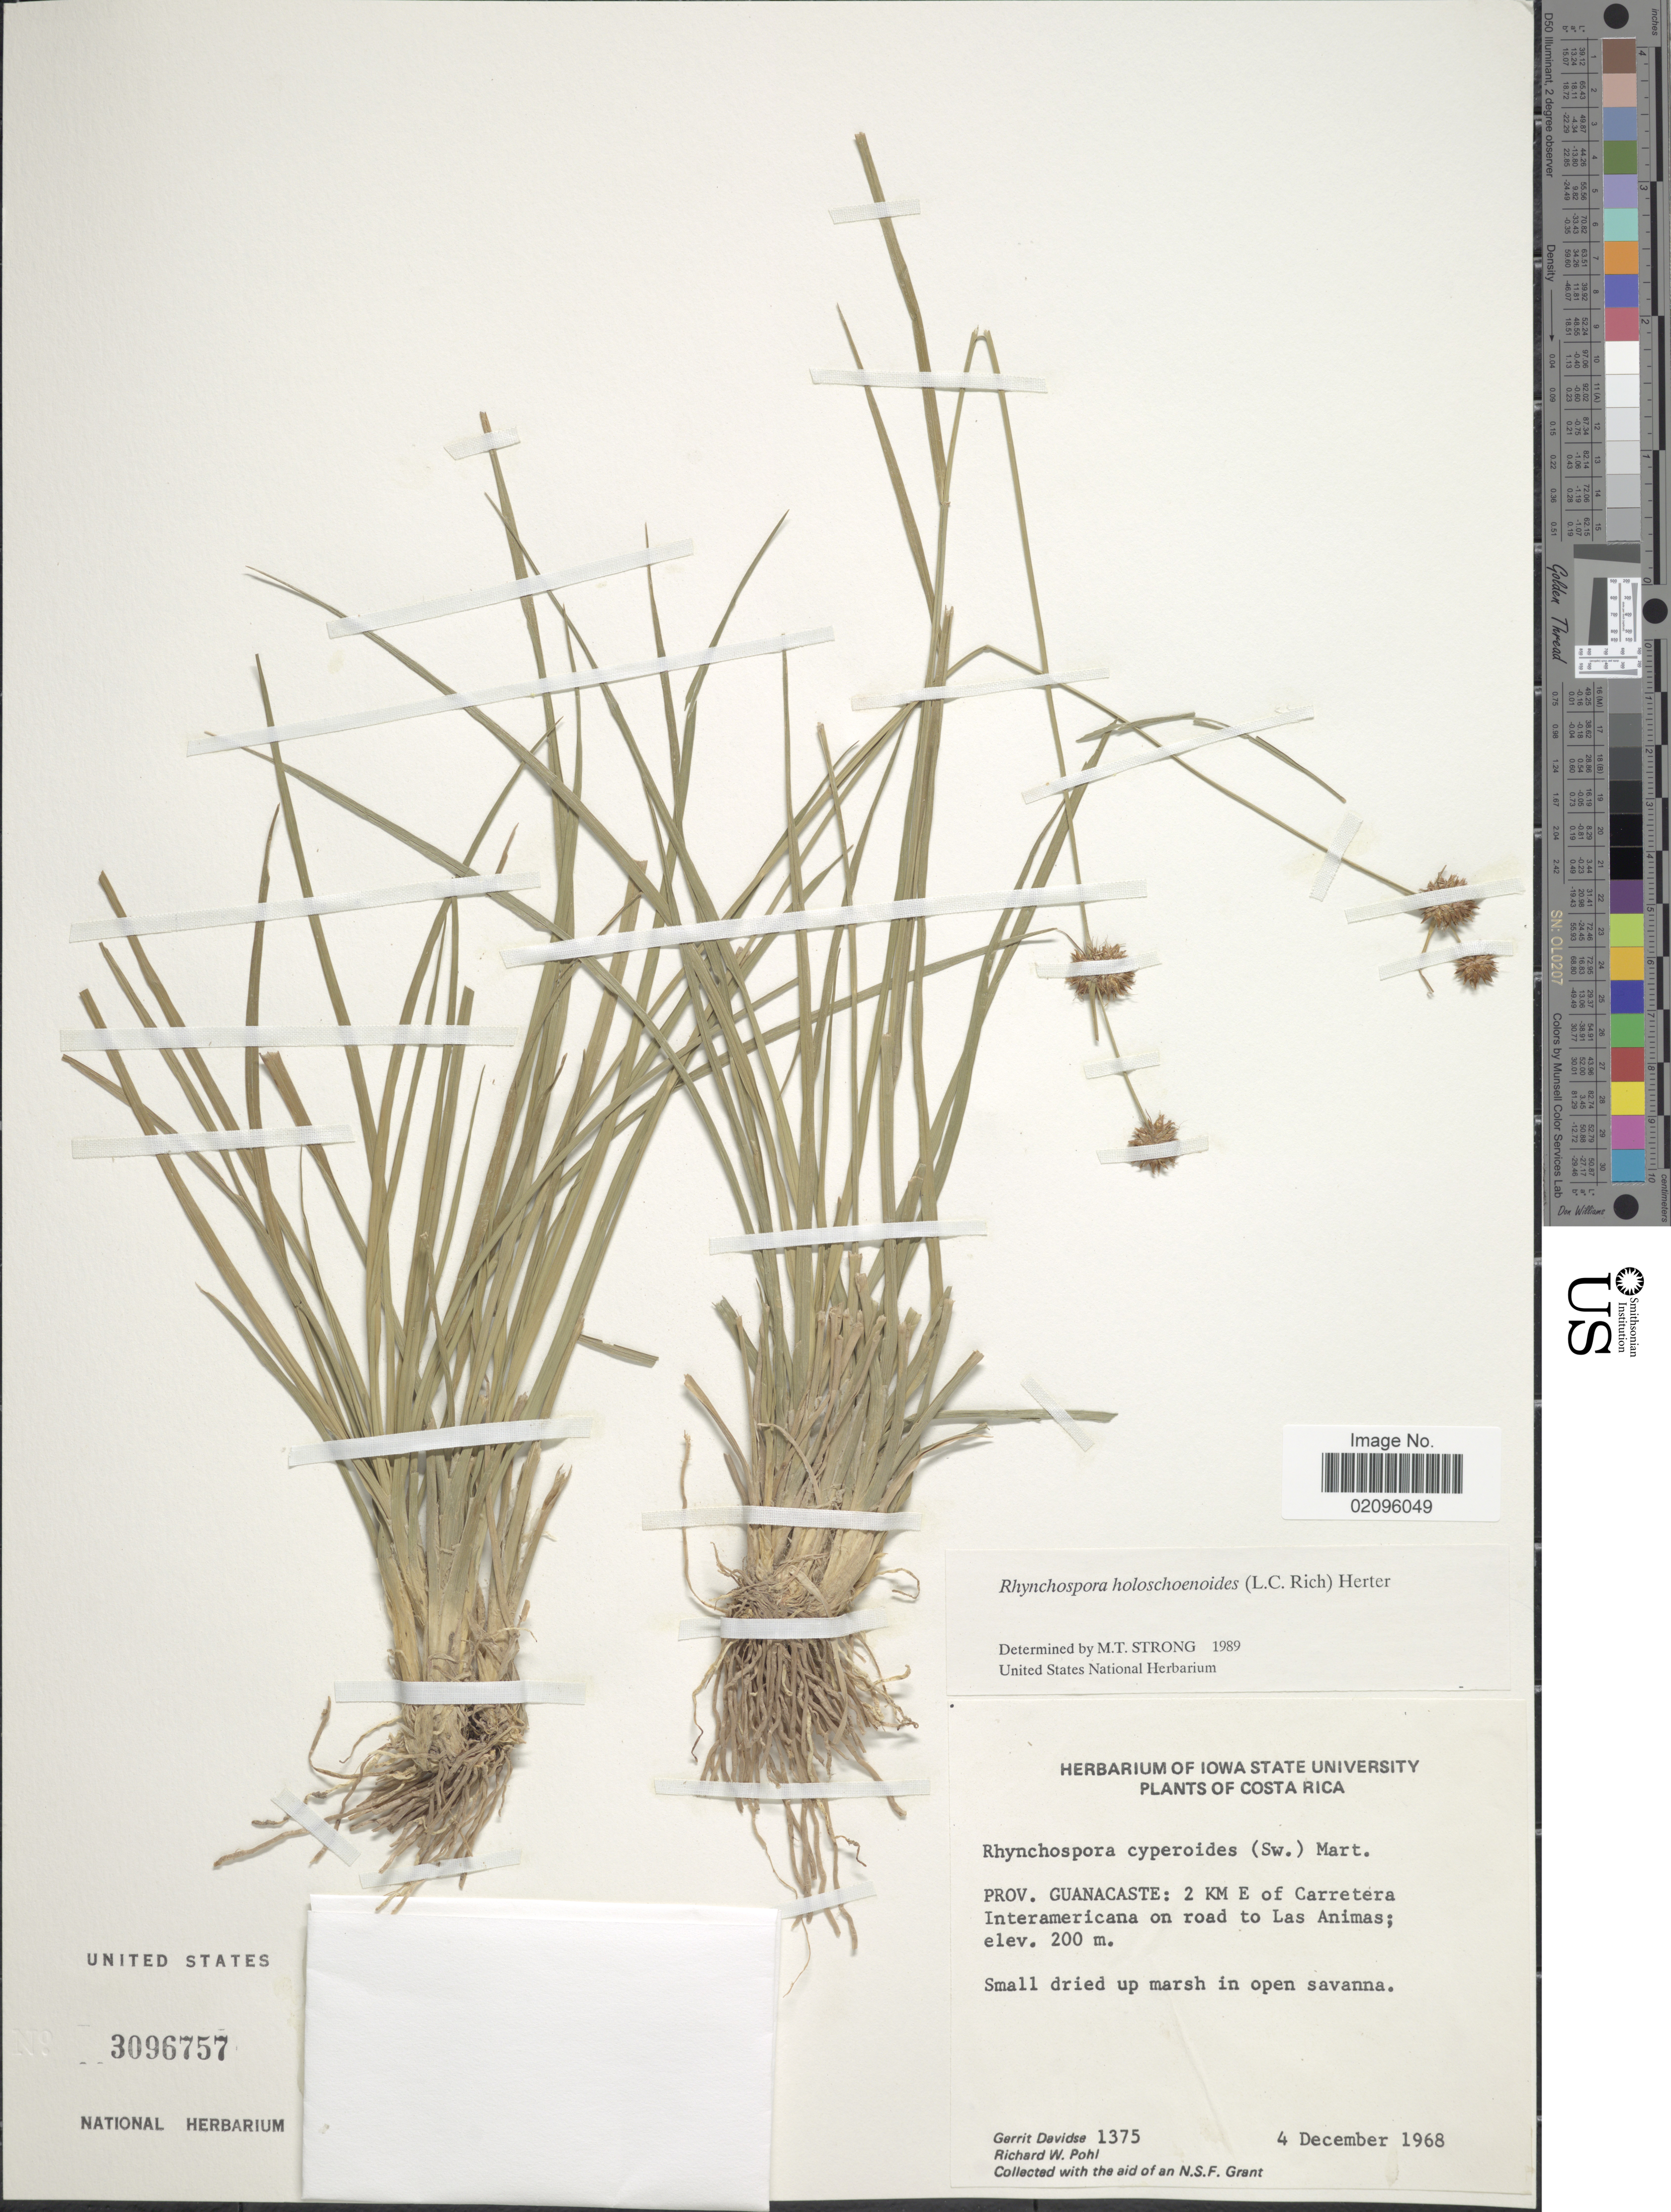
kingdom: Plantae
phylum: Tracheophyta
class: Liliopsida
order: Poales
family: Cyperaceae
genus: Rhynchospora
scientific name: Rhynchospora holoschoenoides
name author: (Rich.) Herter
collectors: G. Davidse & R. W. Pohl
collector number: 1375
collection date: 1968-12-04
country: Costa Rica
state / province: Guanacaste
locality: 2 KM E of Carretera Interamericana on road to Las Animas.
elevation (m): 200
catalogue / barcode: US 3096757